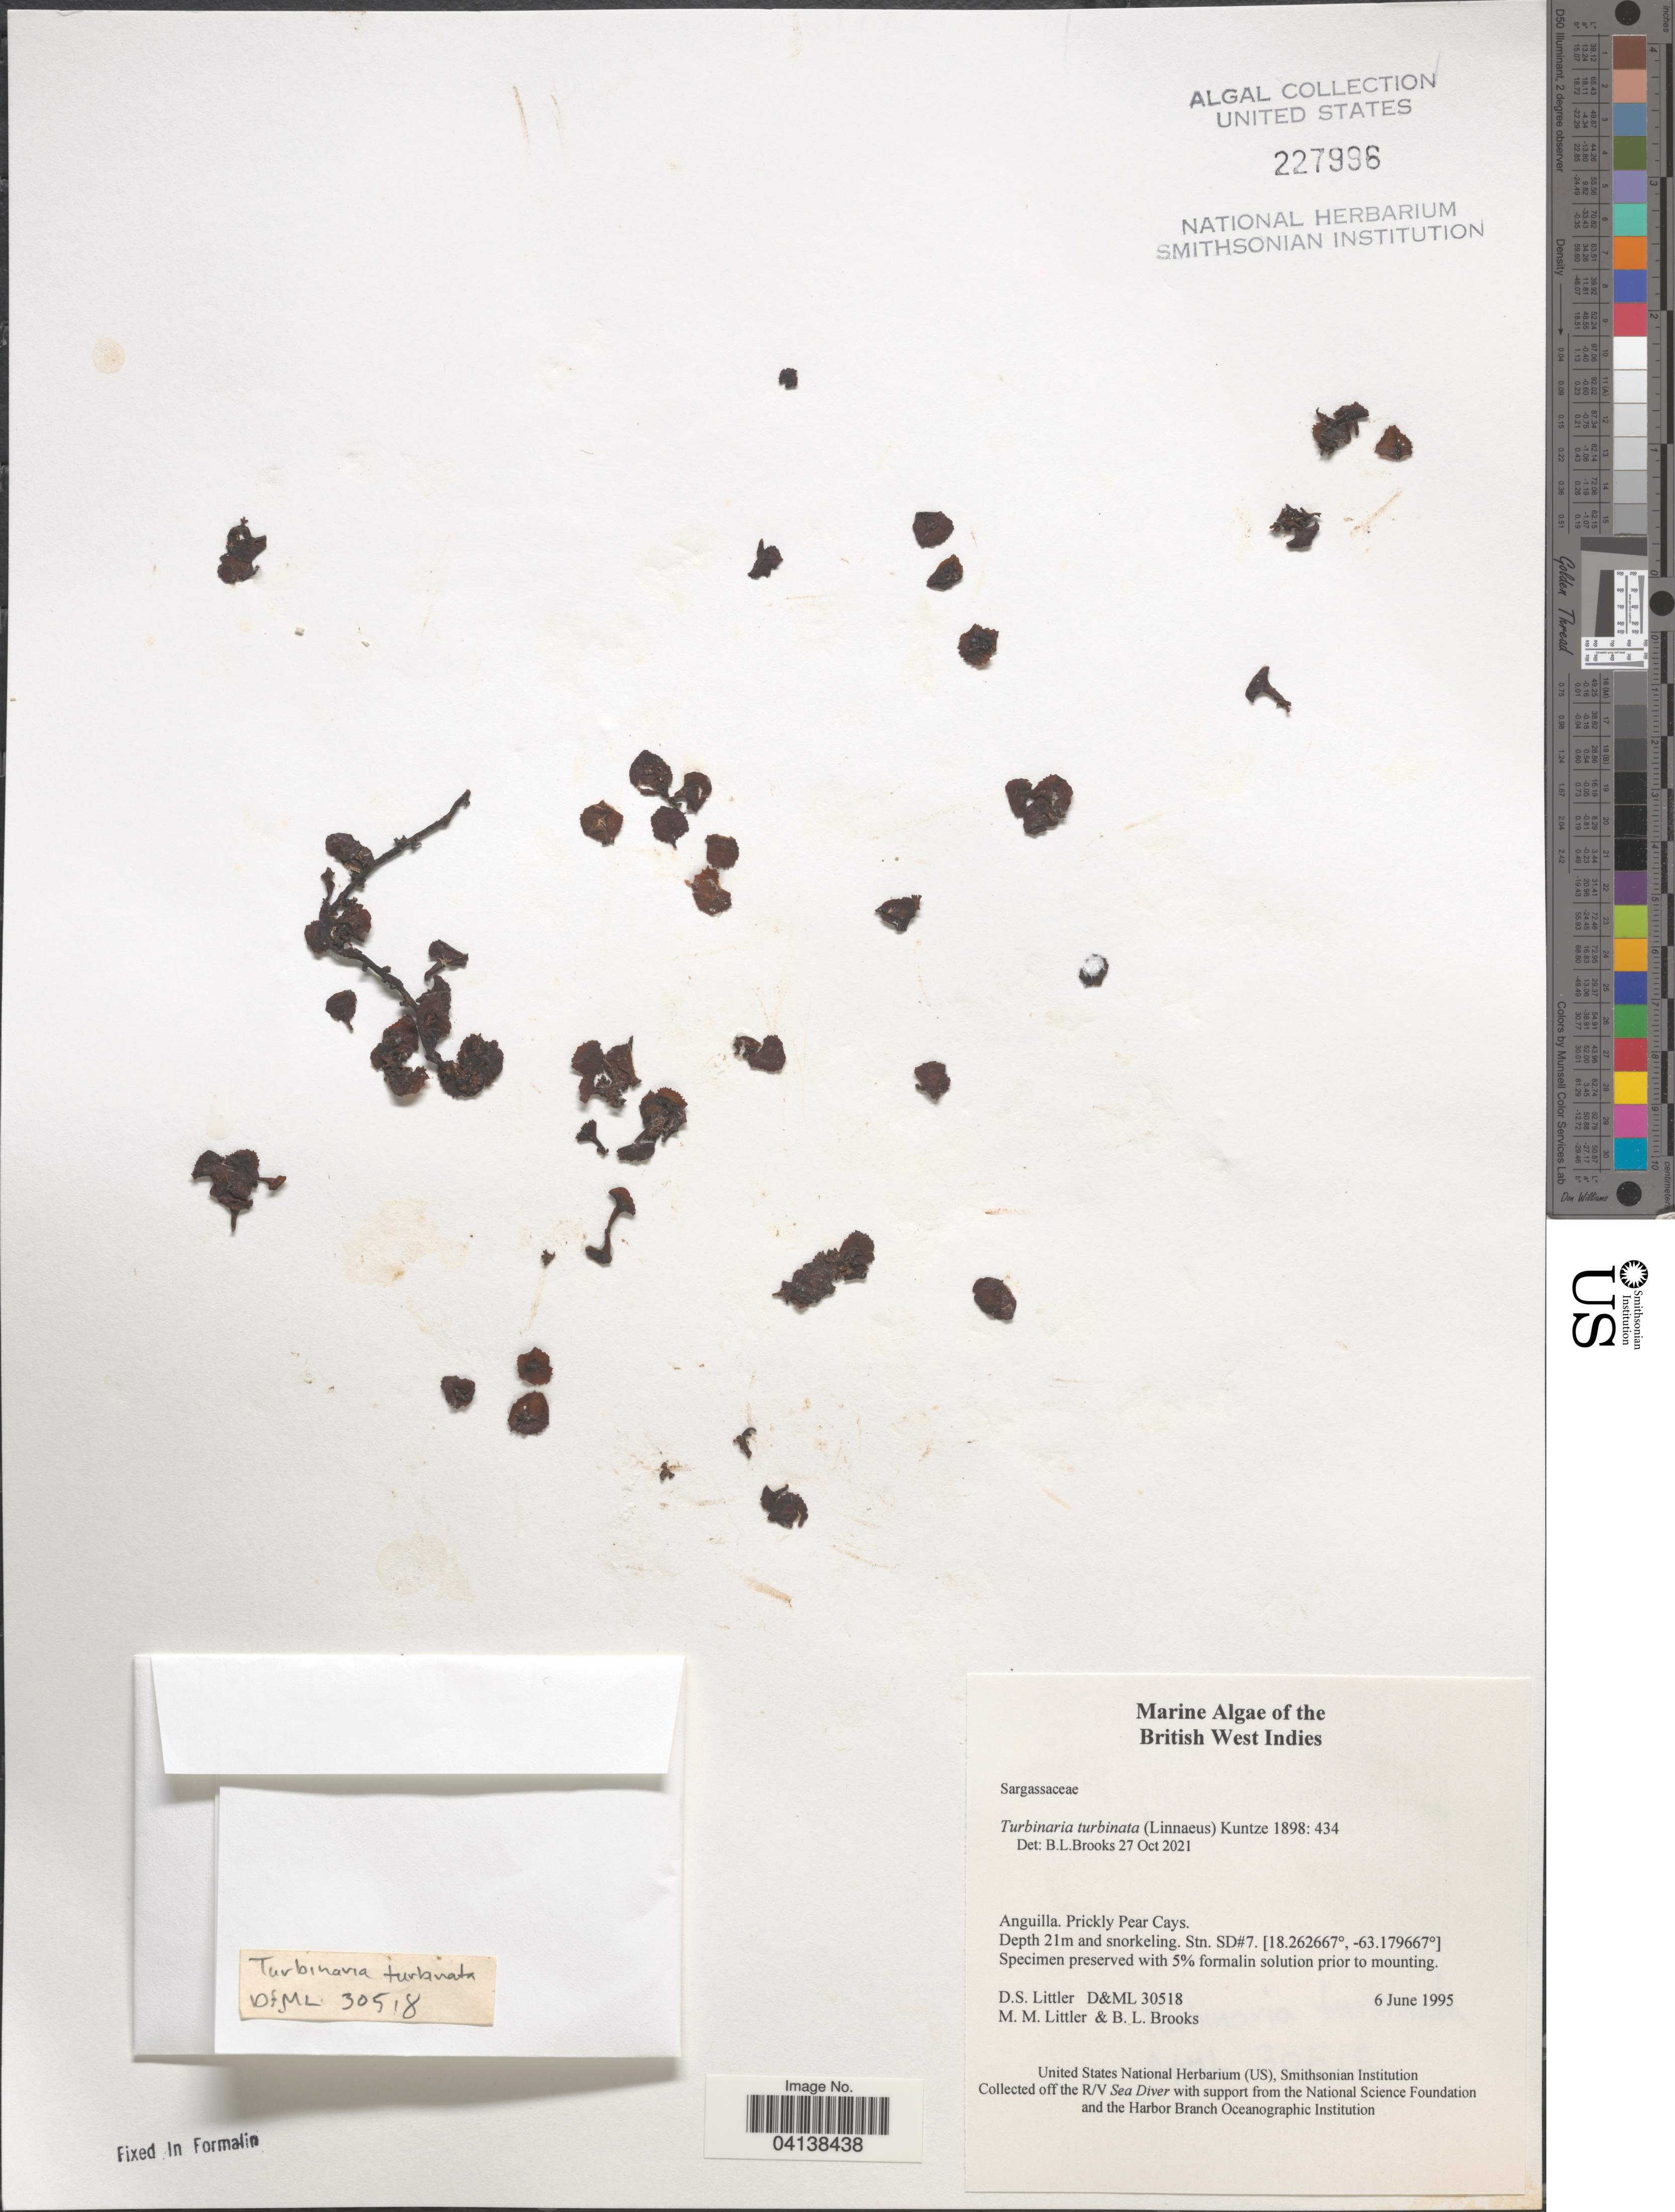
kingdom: Chromista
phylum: Ochrophyta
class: Phaeophyceae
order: Fucales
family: Sargassaceae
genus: Turbinaria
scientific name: Turbinaria turbinata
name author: (L.) Kuntze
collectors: D. S. Littler & B. Brooks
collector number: D&ML 30518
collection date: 1995-06-06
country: Anguilla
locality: British West Indies. Prickly Pear Cays. Stn. SD#7.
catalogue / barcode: US 227996